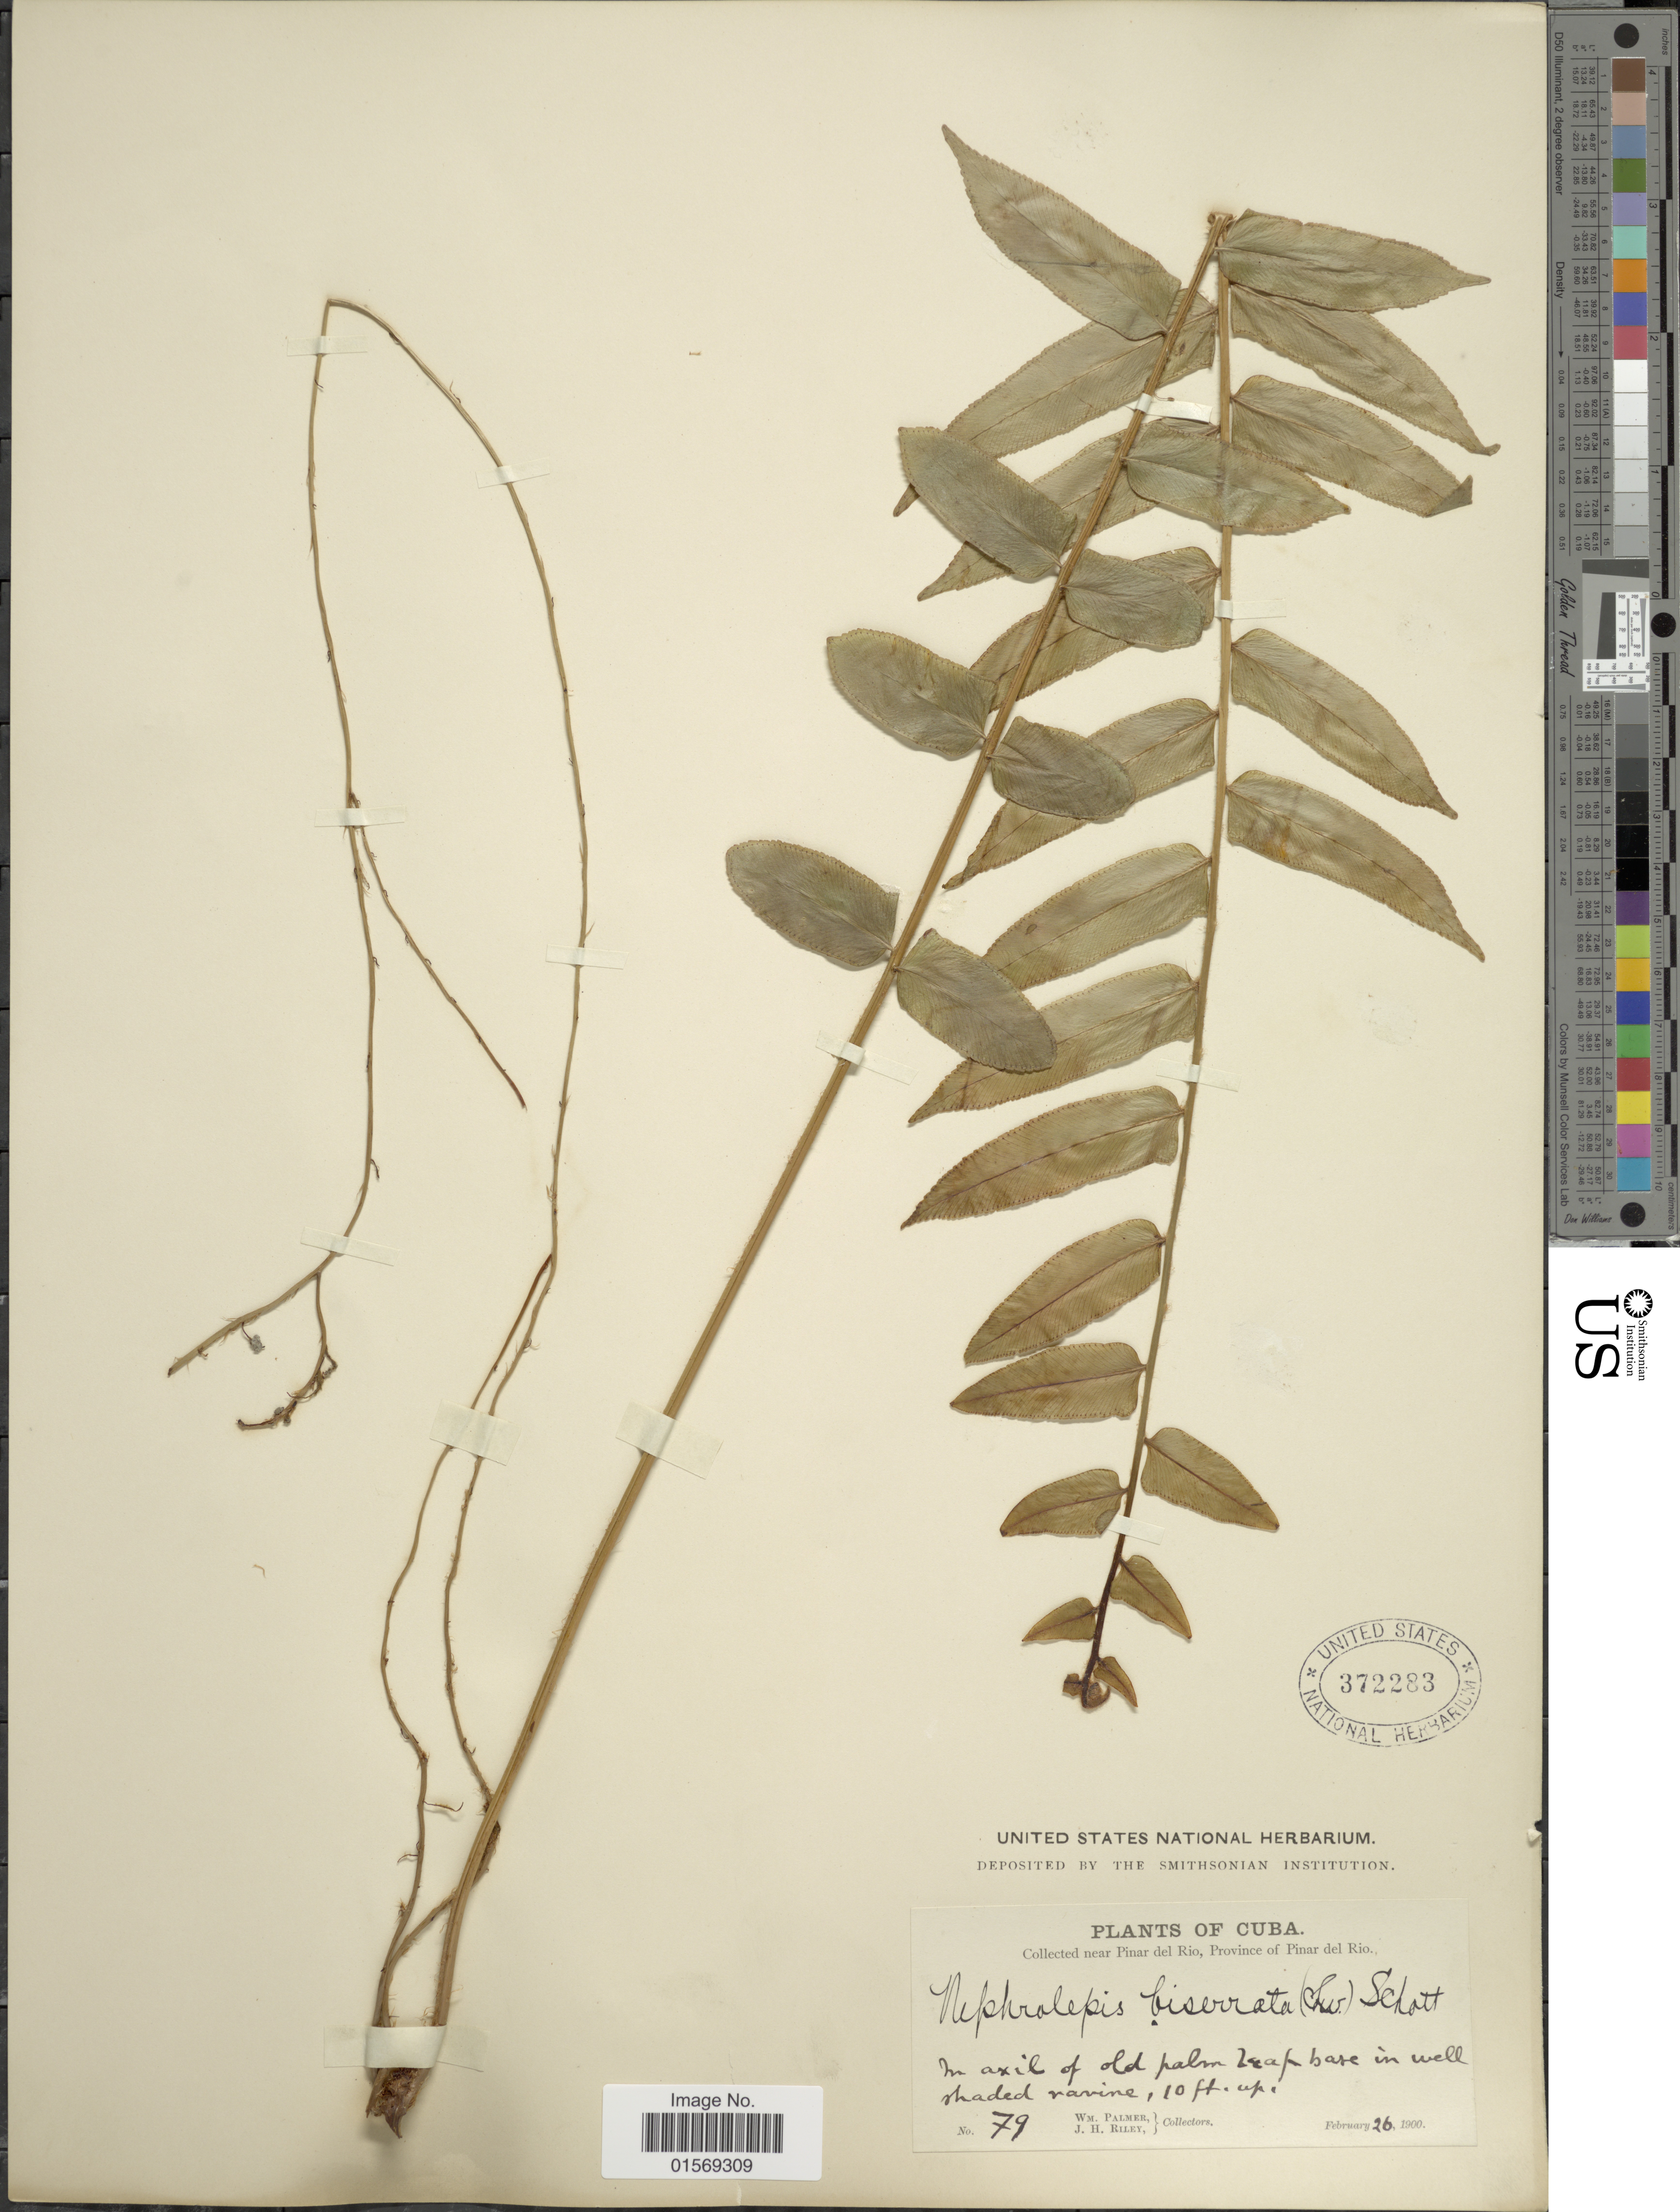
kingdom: Plantae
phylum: Tracheophyta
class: Polypodiopsida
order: Polypodiales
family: Nephrolepidaceae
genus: Nephrolepis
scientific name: Nephrolepis biserrata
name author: (Sw.) Schott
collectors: W. Palmer & J. H. Riley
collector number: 79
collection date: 1900-02-26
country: Cuba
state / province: Pinar del Río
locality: Cuba. Pinar del Rio, Province of Pinar del Rio.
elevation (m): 3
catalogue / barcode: US 372283